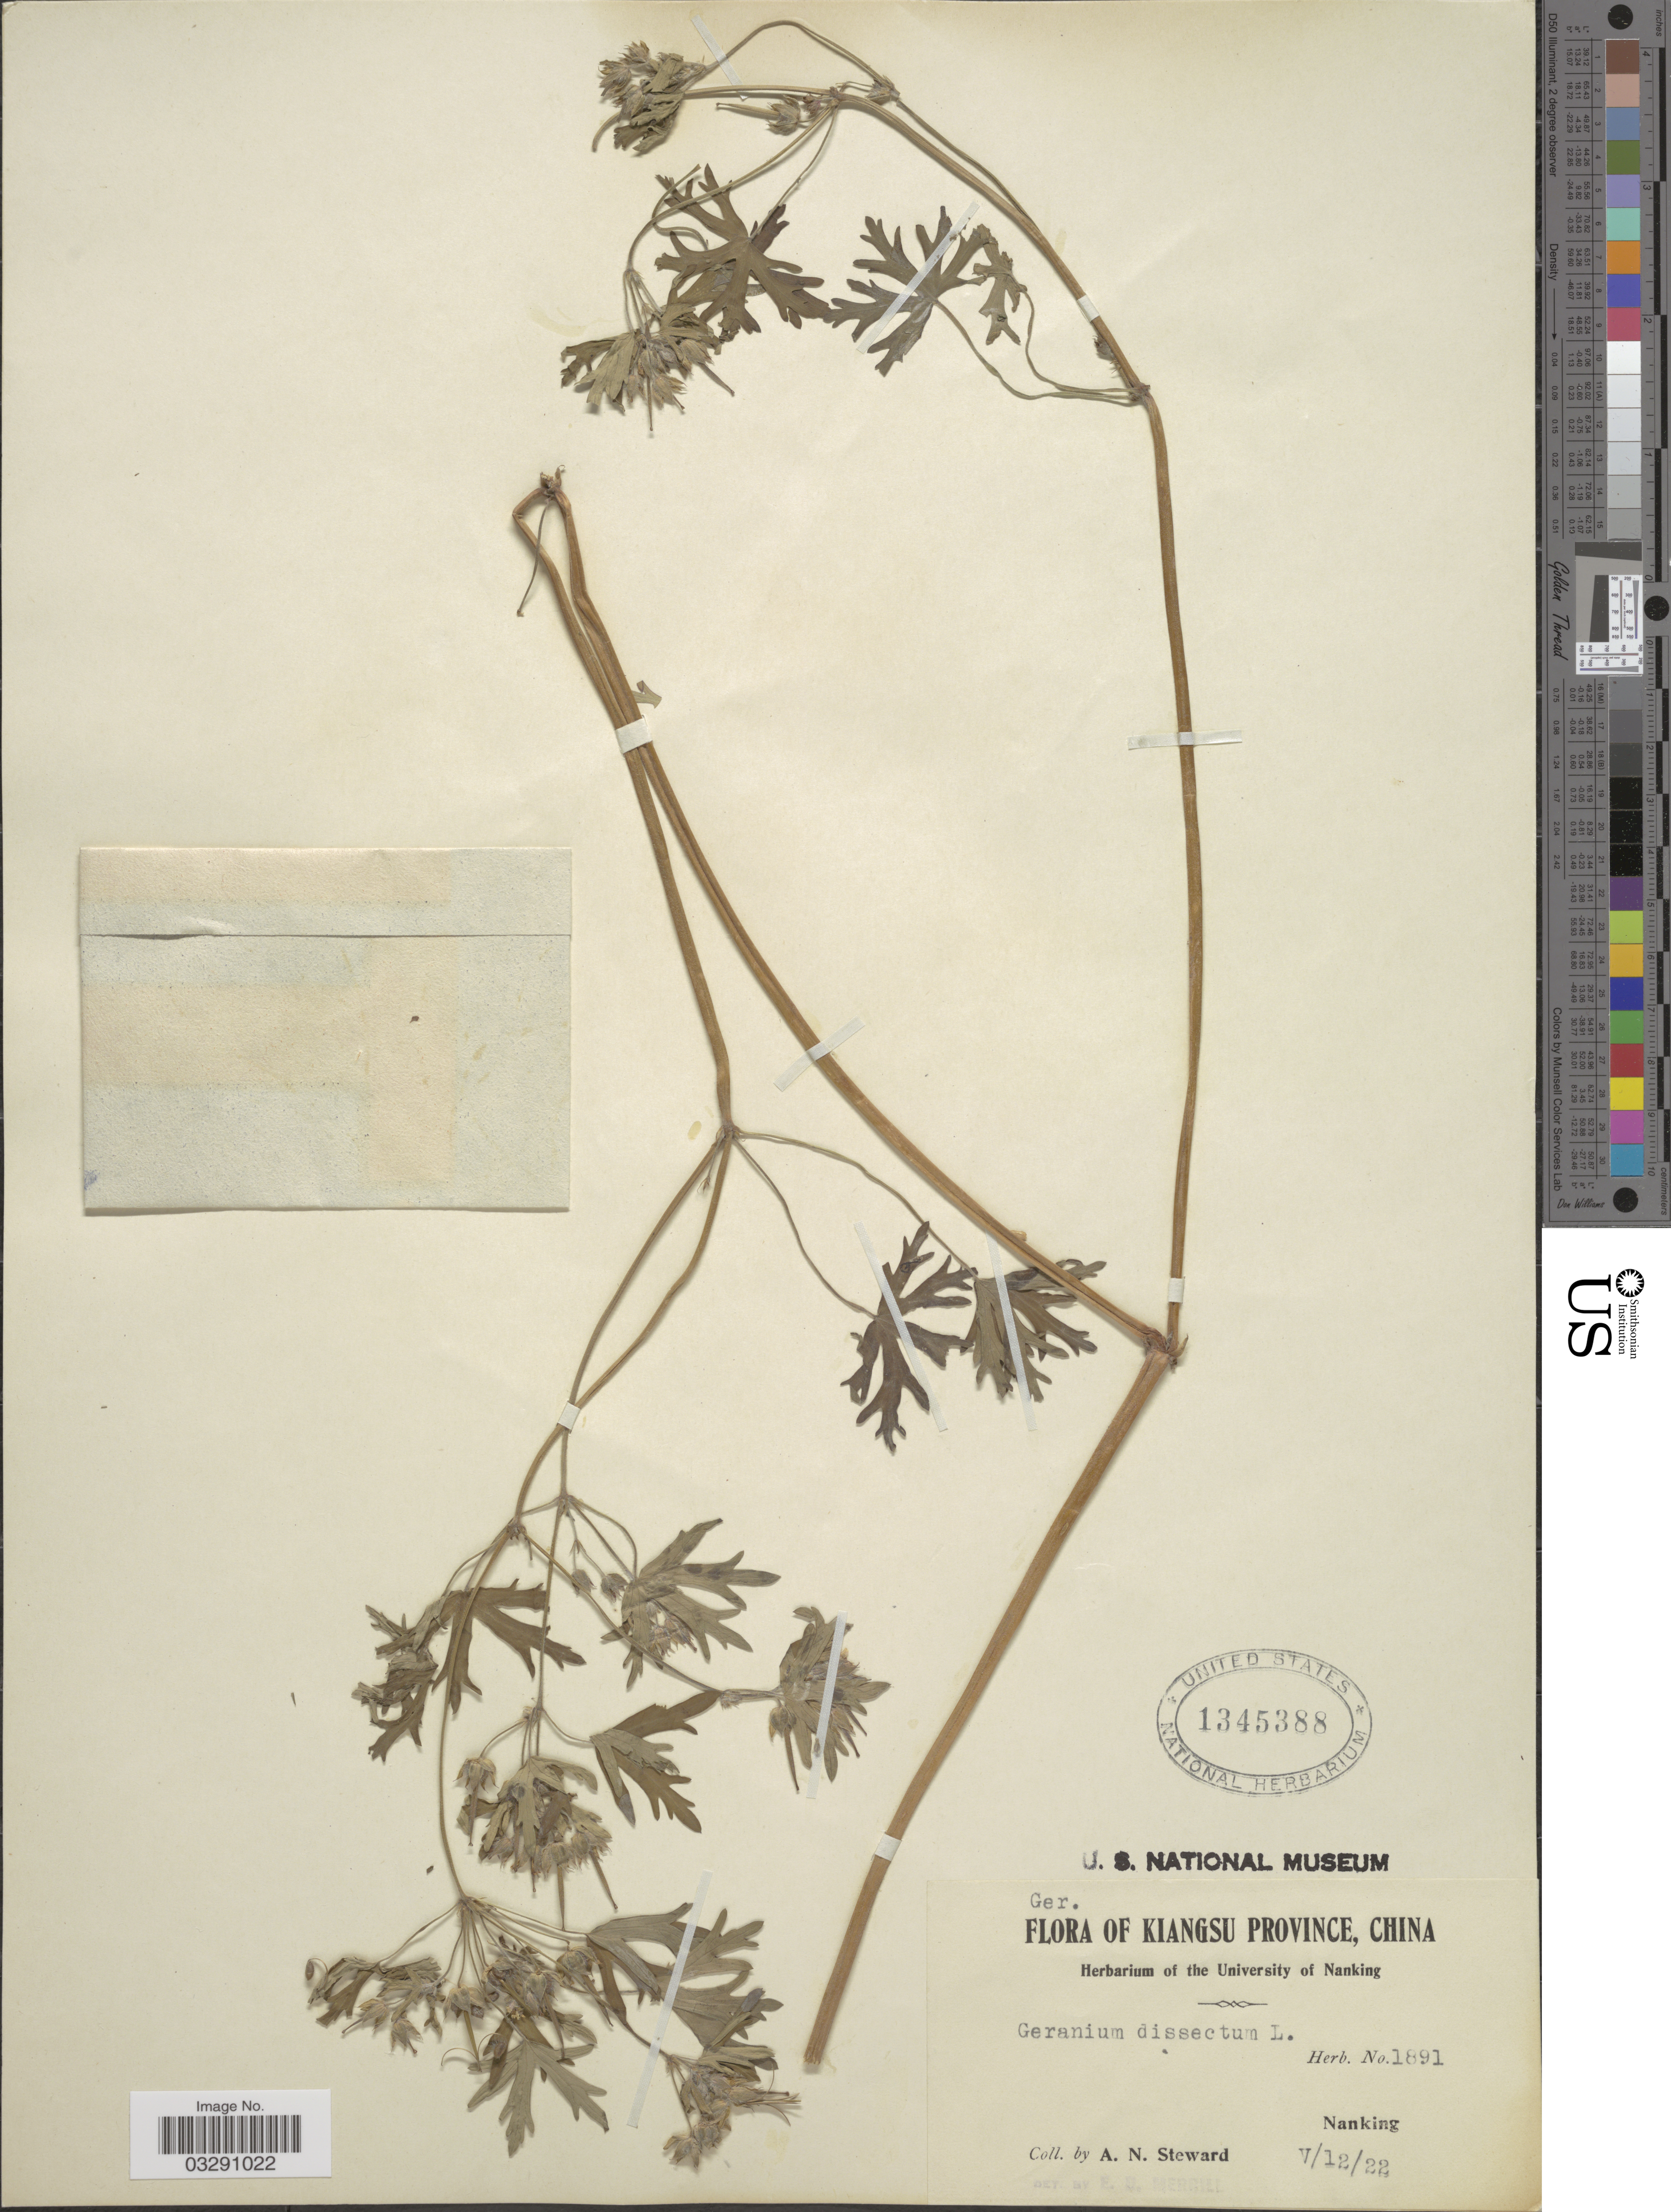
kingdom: Plantae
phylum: Tracheophyta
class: Magnoliopsida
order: Geraniales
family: Geraniaceae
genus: Geranium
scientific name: Geranium dissectum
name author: L.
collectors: A. N. Steward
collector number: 1891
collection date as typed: Transcribed d/m/y: 7/12/22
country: China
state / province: Jiangsu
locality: Kiangsu Province. Nanking.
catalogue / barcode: US 1345388